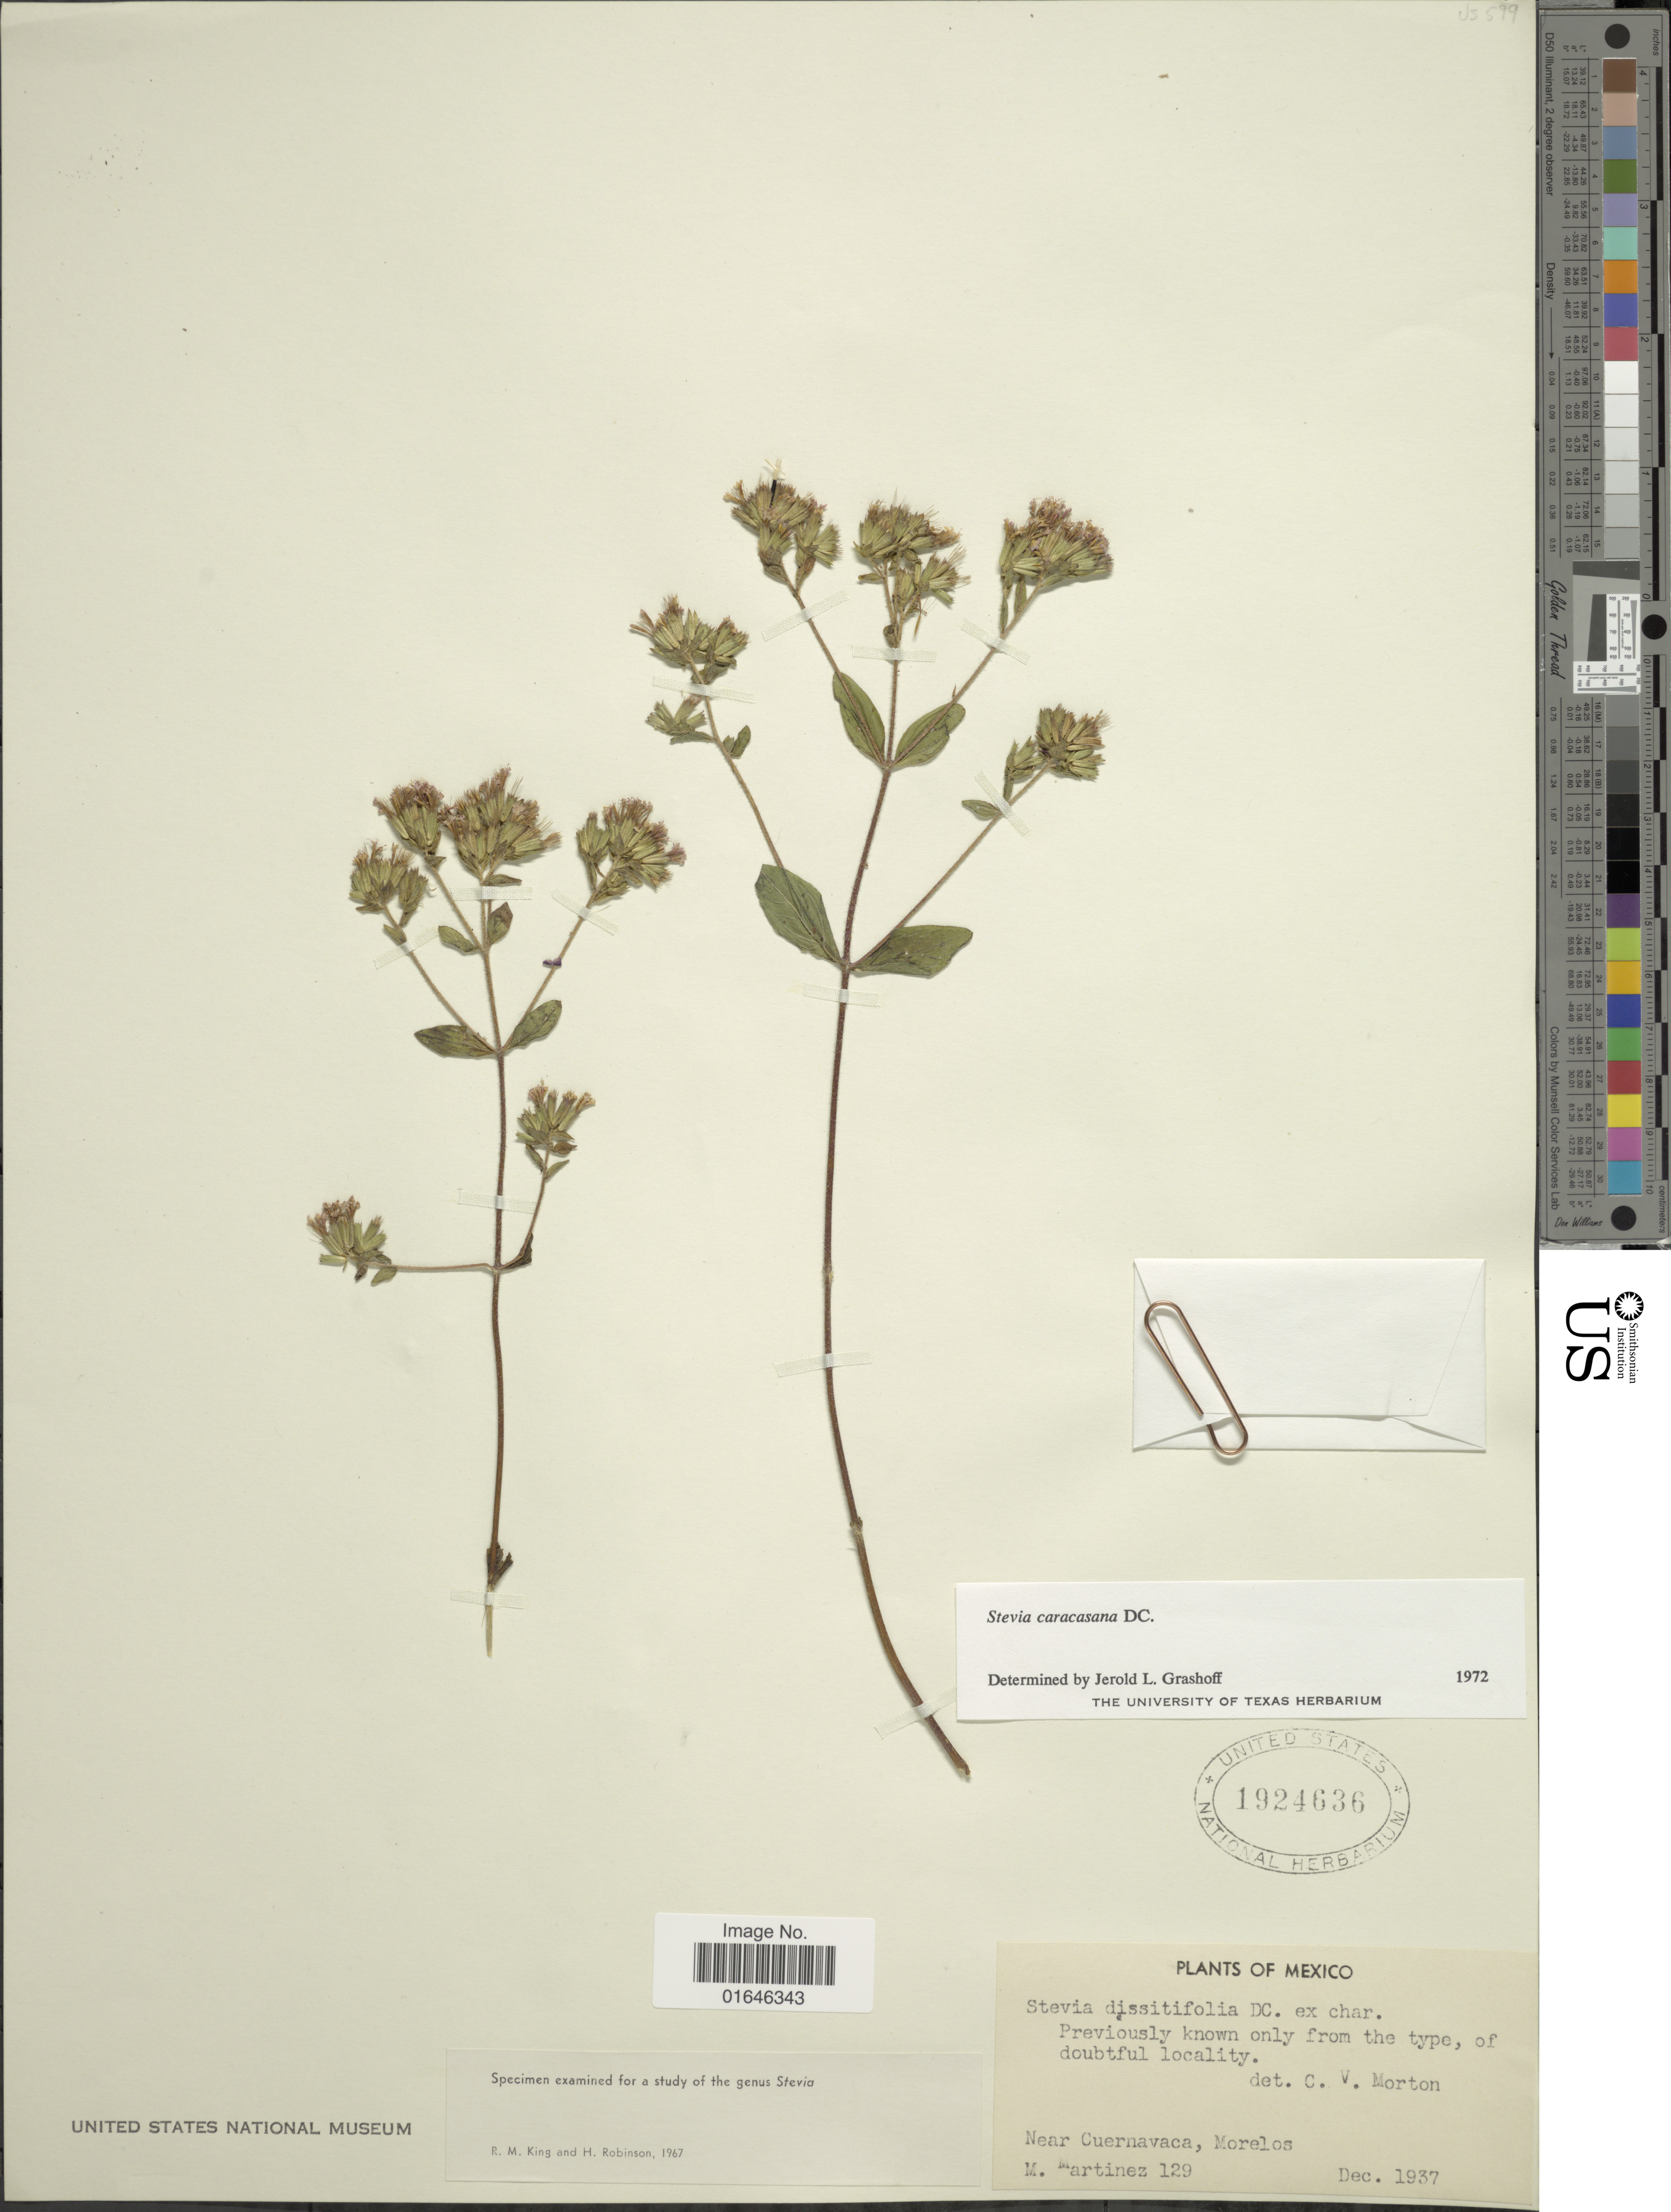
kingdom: Plantae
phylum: Tracheophyta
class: Magnoliopsida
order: Asterales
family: Asteraceae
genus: Stevia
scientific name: Stevia caracasana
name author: DC.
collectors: M. Martinez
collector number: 129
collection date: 1937-12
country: Mexico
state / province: Morelos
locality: Near Cuernavaca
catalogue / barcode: US 1924636